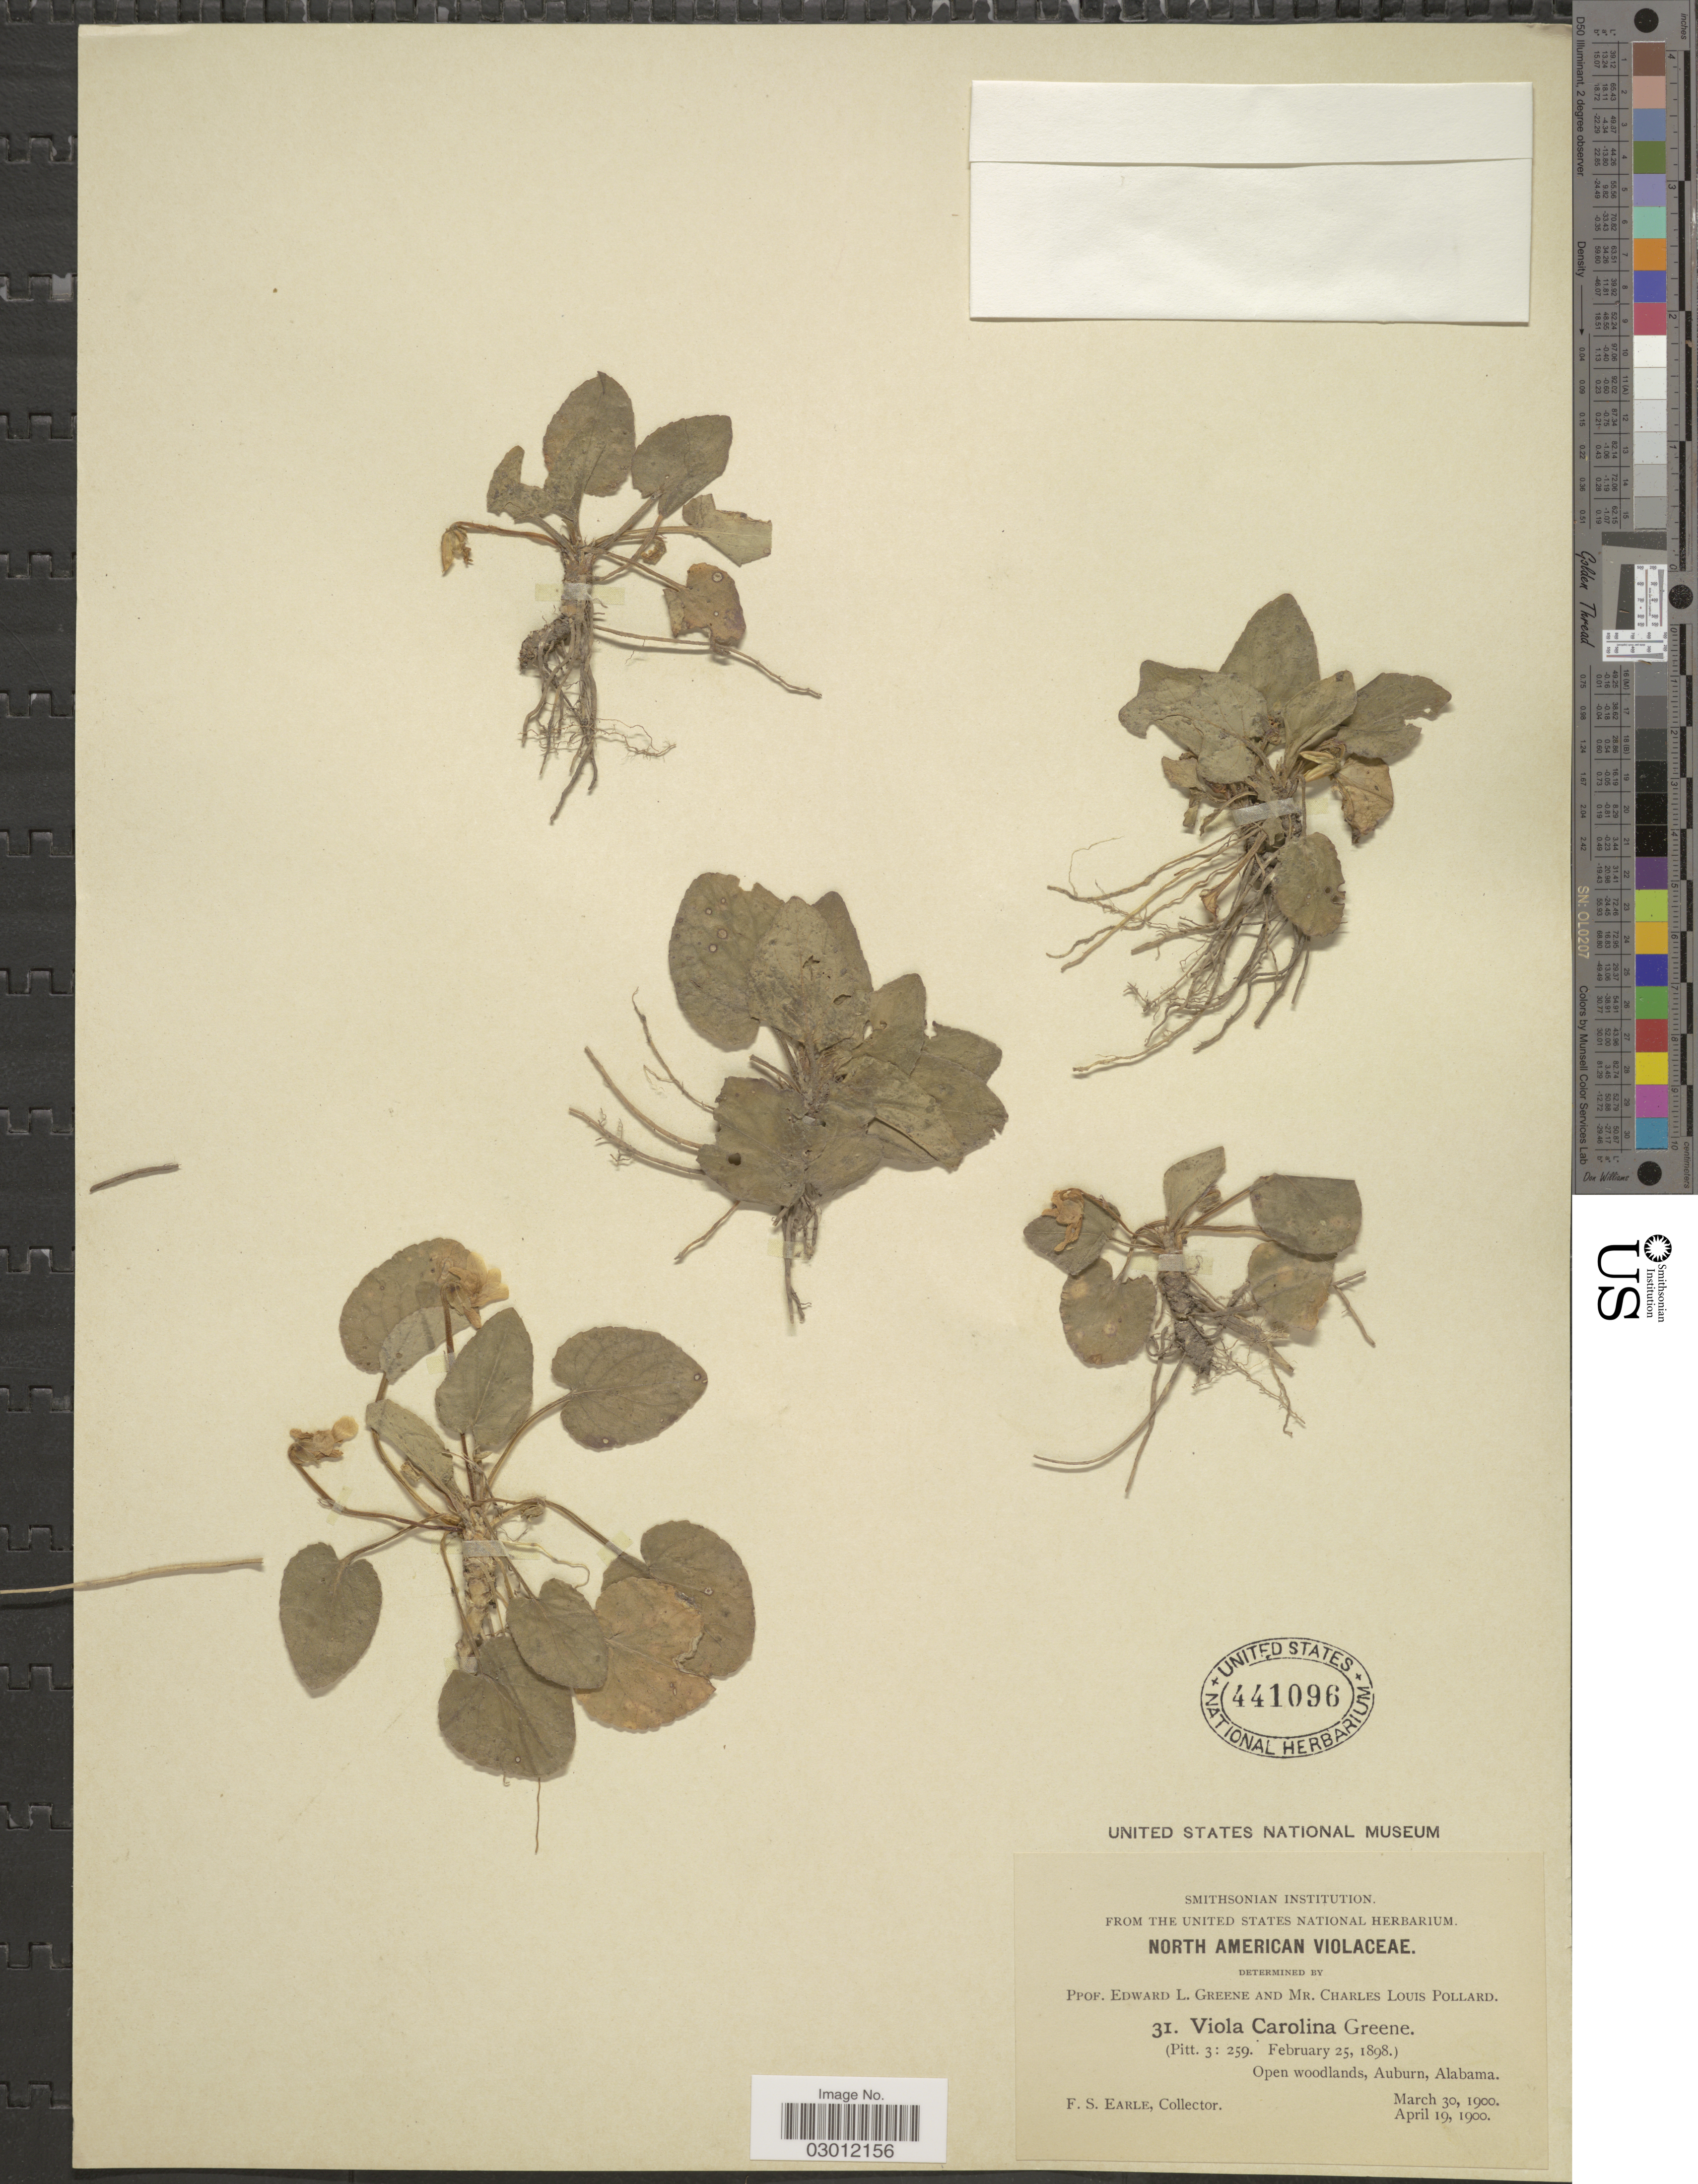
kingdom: Plantae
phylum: Tracheophyta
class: Magnoliopsida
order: Malpighiales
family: Violaceae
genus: Viola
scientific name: Viola carolina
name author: Greene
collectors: F. S. Earle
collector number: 31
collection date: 1900-03-30/1900-04-19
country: United States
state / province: Alabama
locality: Open woodlands, Auburn.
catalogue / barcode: US 441096